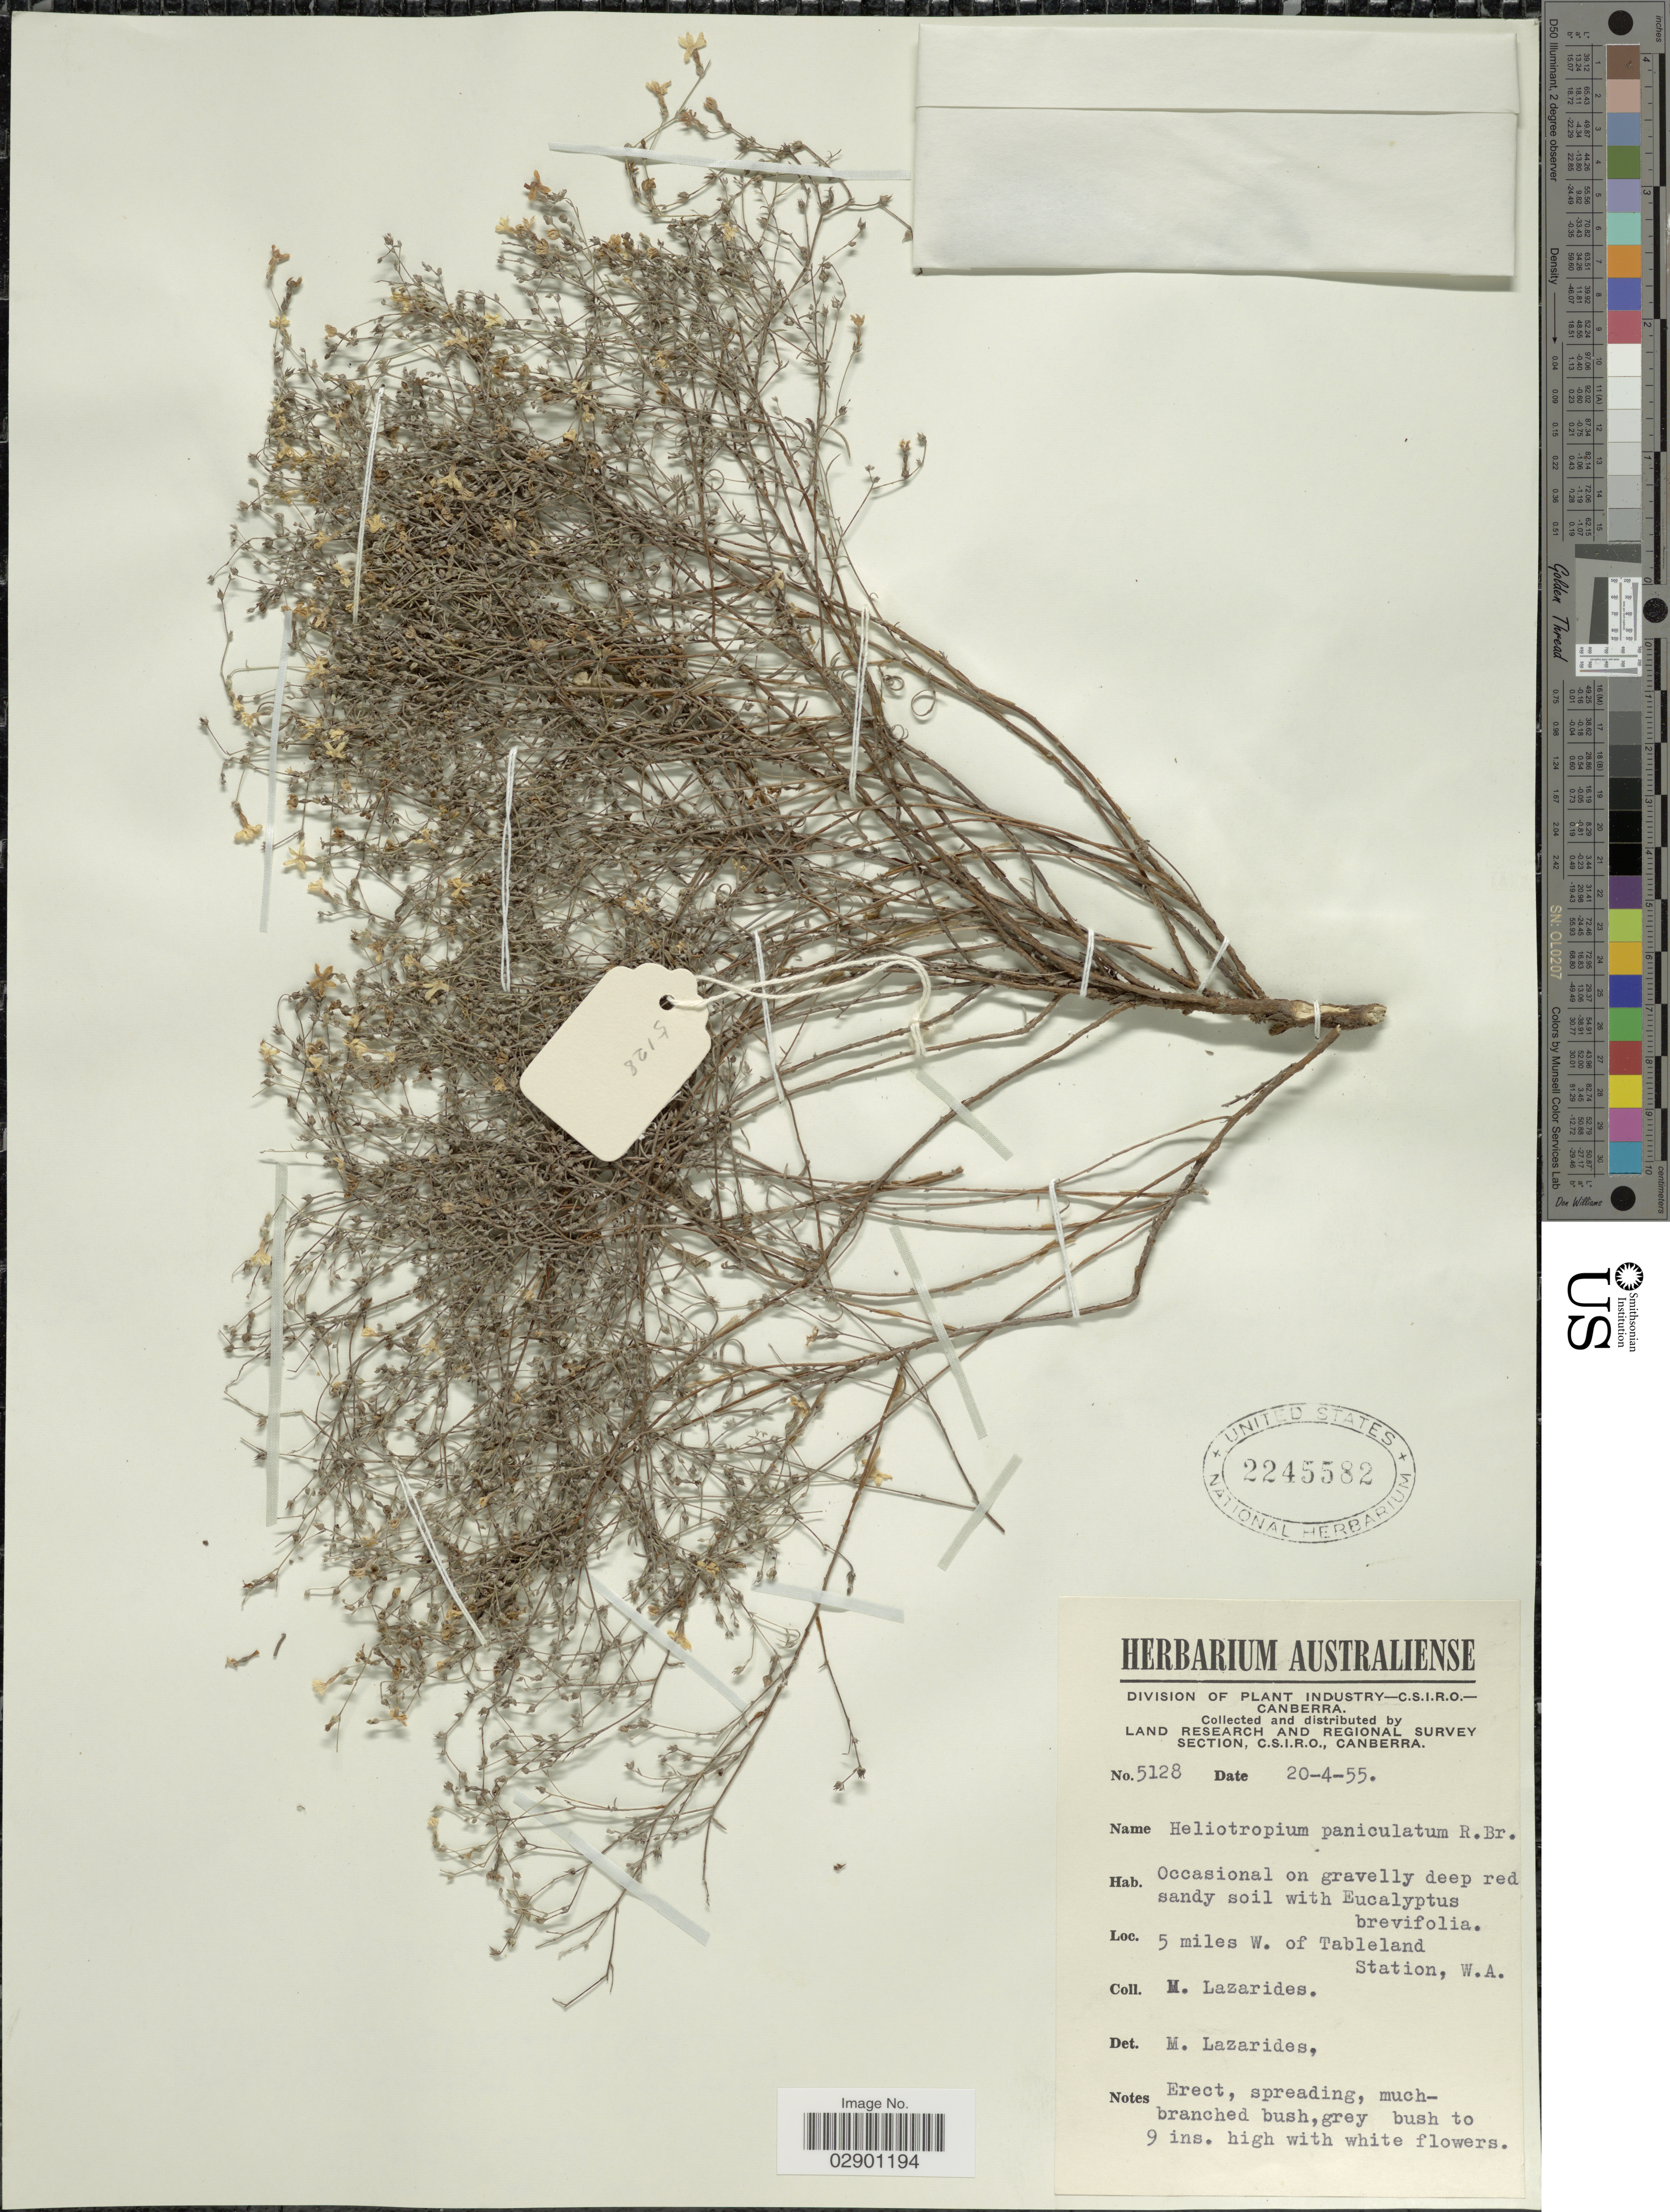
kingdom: Plantae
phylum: Tracheophyta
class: Magnoliopsida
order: Boraginales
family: Heliotropiaceae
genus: Heliotropium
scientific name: Heliotropium paniculatum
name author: R. Br.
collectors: M. Lazarides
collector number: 5128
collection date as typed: Transcribed d/m/y: 20/4/55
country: Australia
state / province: Western Australia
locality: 5 miles W. of Tableland Station, W.A.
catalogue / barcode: US 2245582